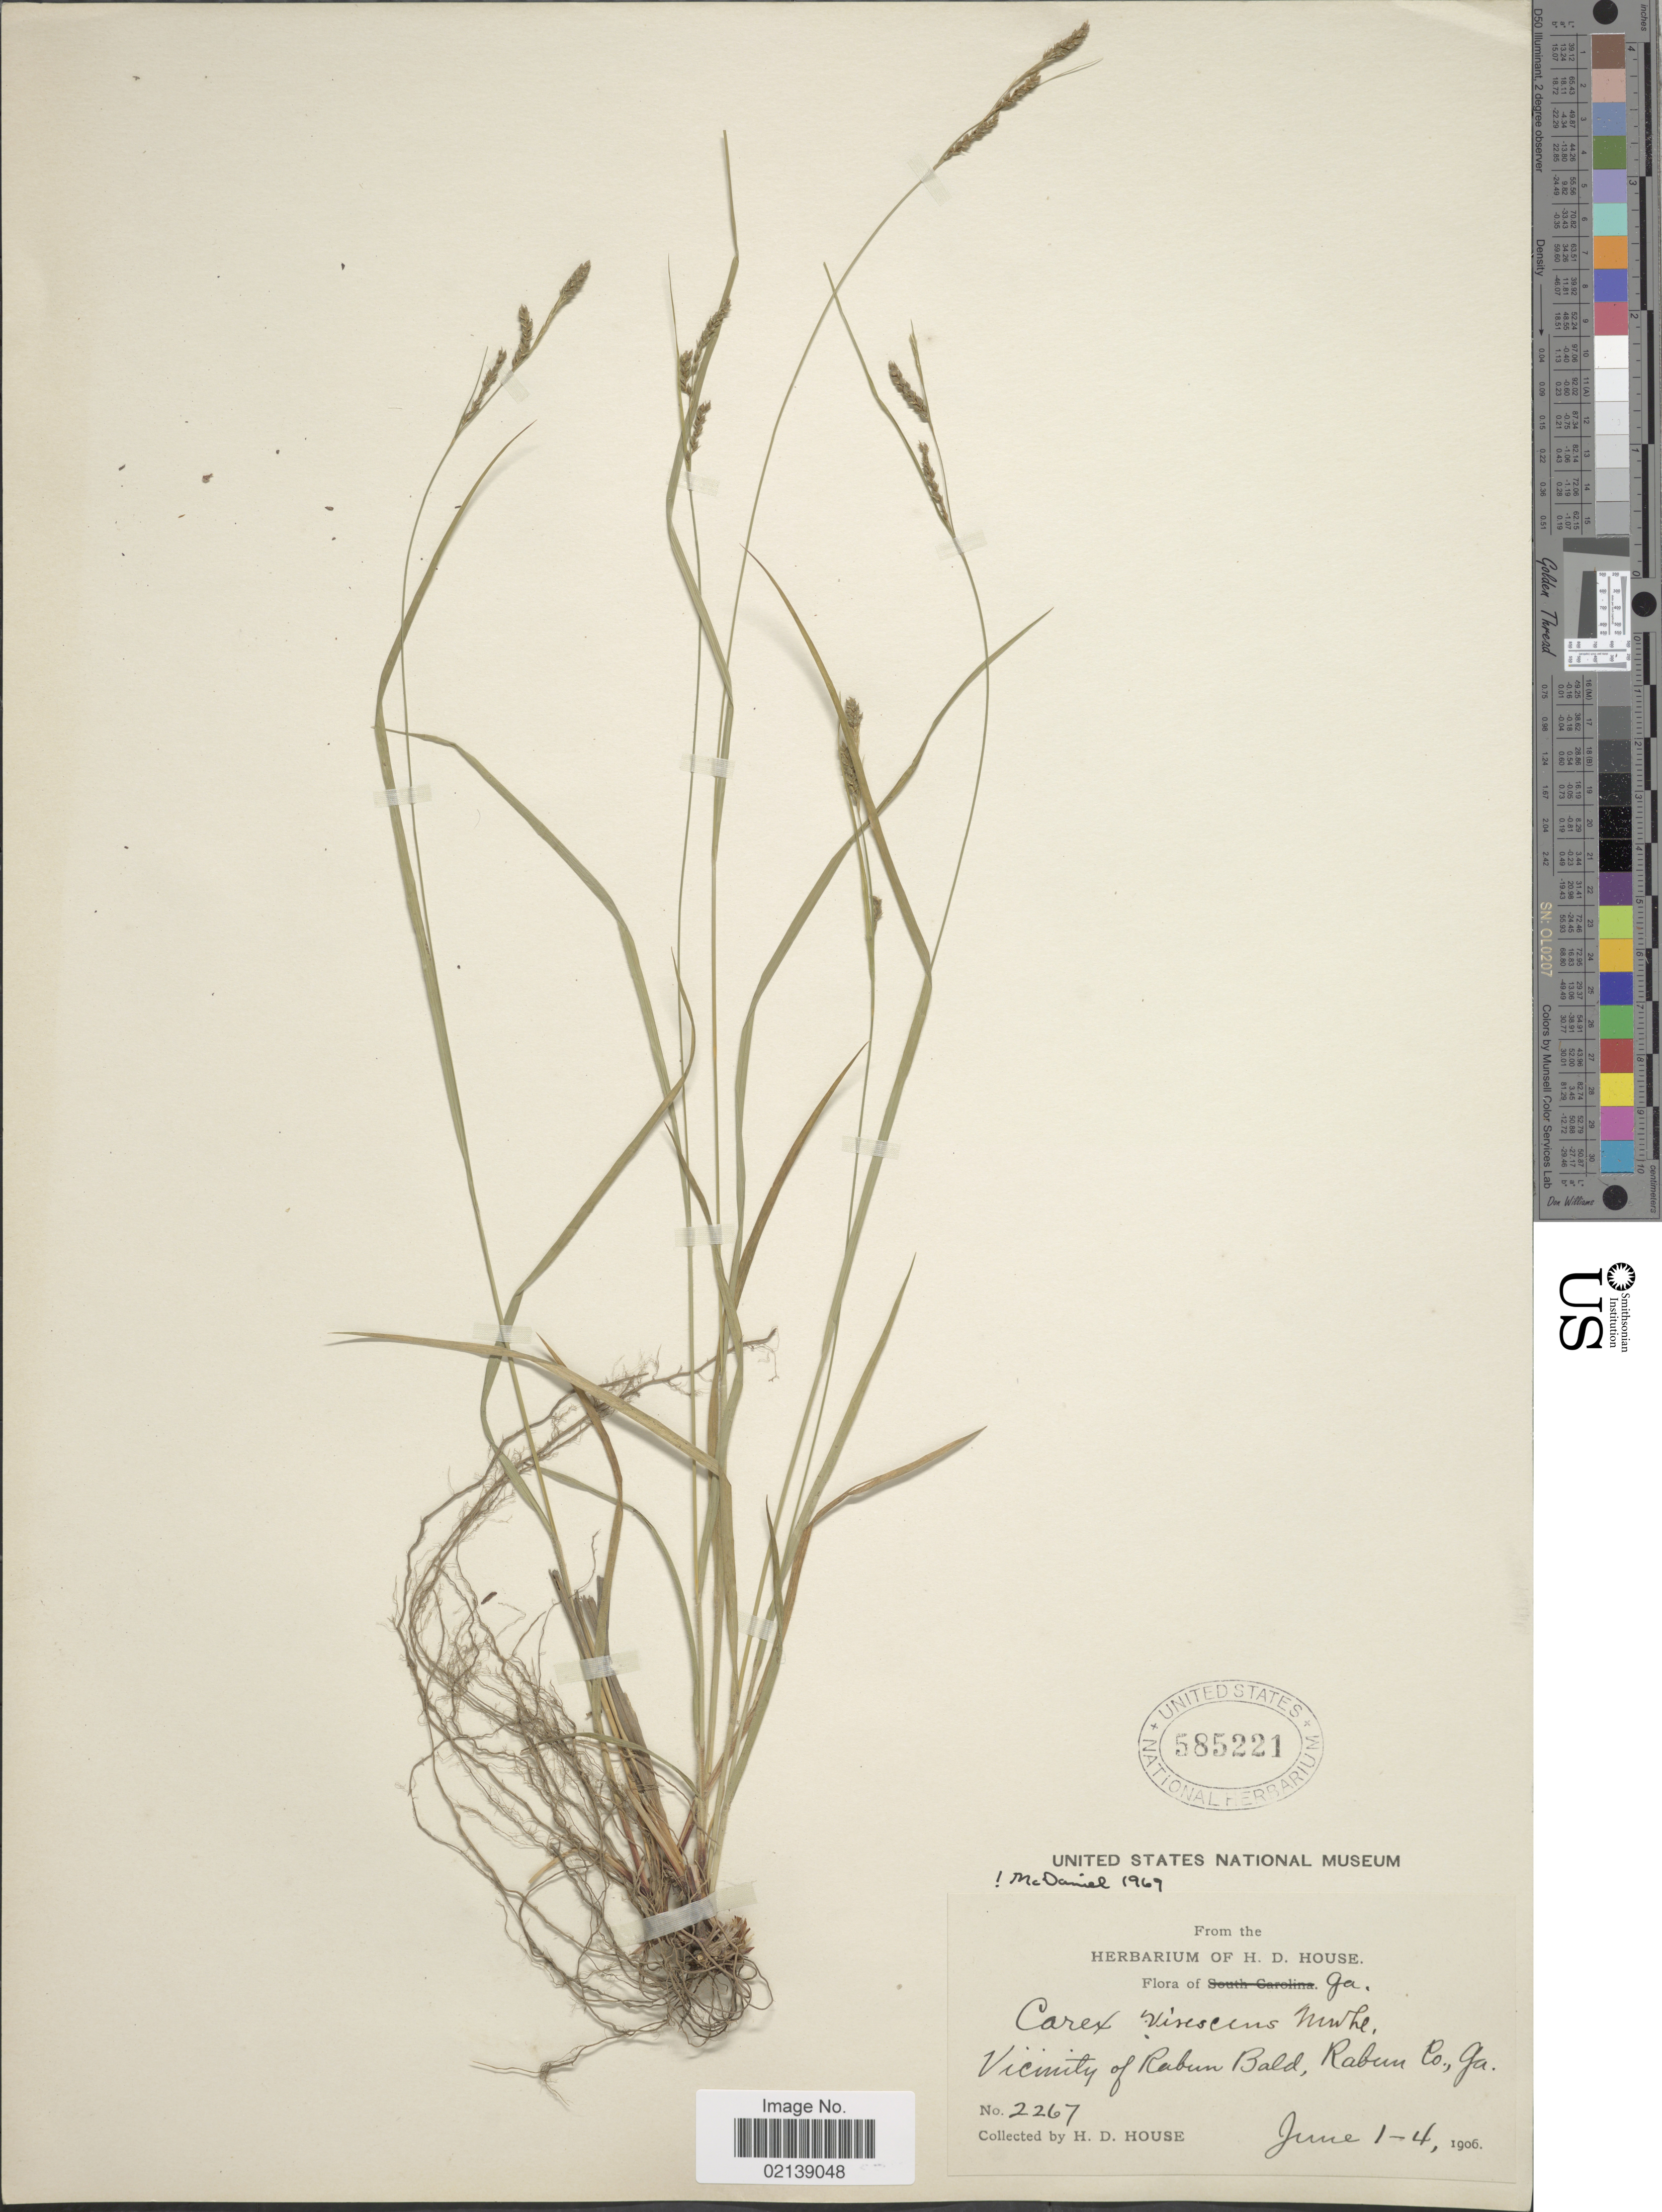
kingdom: Plantae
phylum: Tracheophyta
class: Liliopsida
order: Poales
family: Cyperaceae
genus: Carex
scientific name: Carex virescens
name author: Muhl. ex Willd.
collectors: H. D. House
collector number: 2267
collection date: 1904-06-01/1906-06-04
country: United States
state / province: Georgia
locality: Vicinity of Rabun Bald, Rabun Co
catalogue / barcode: US 585221